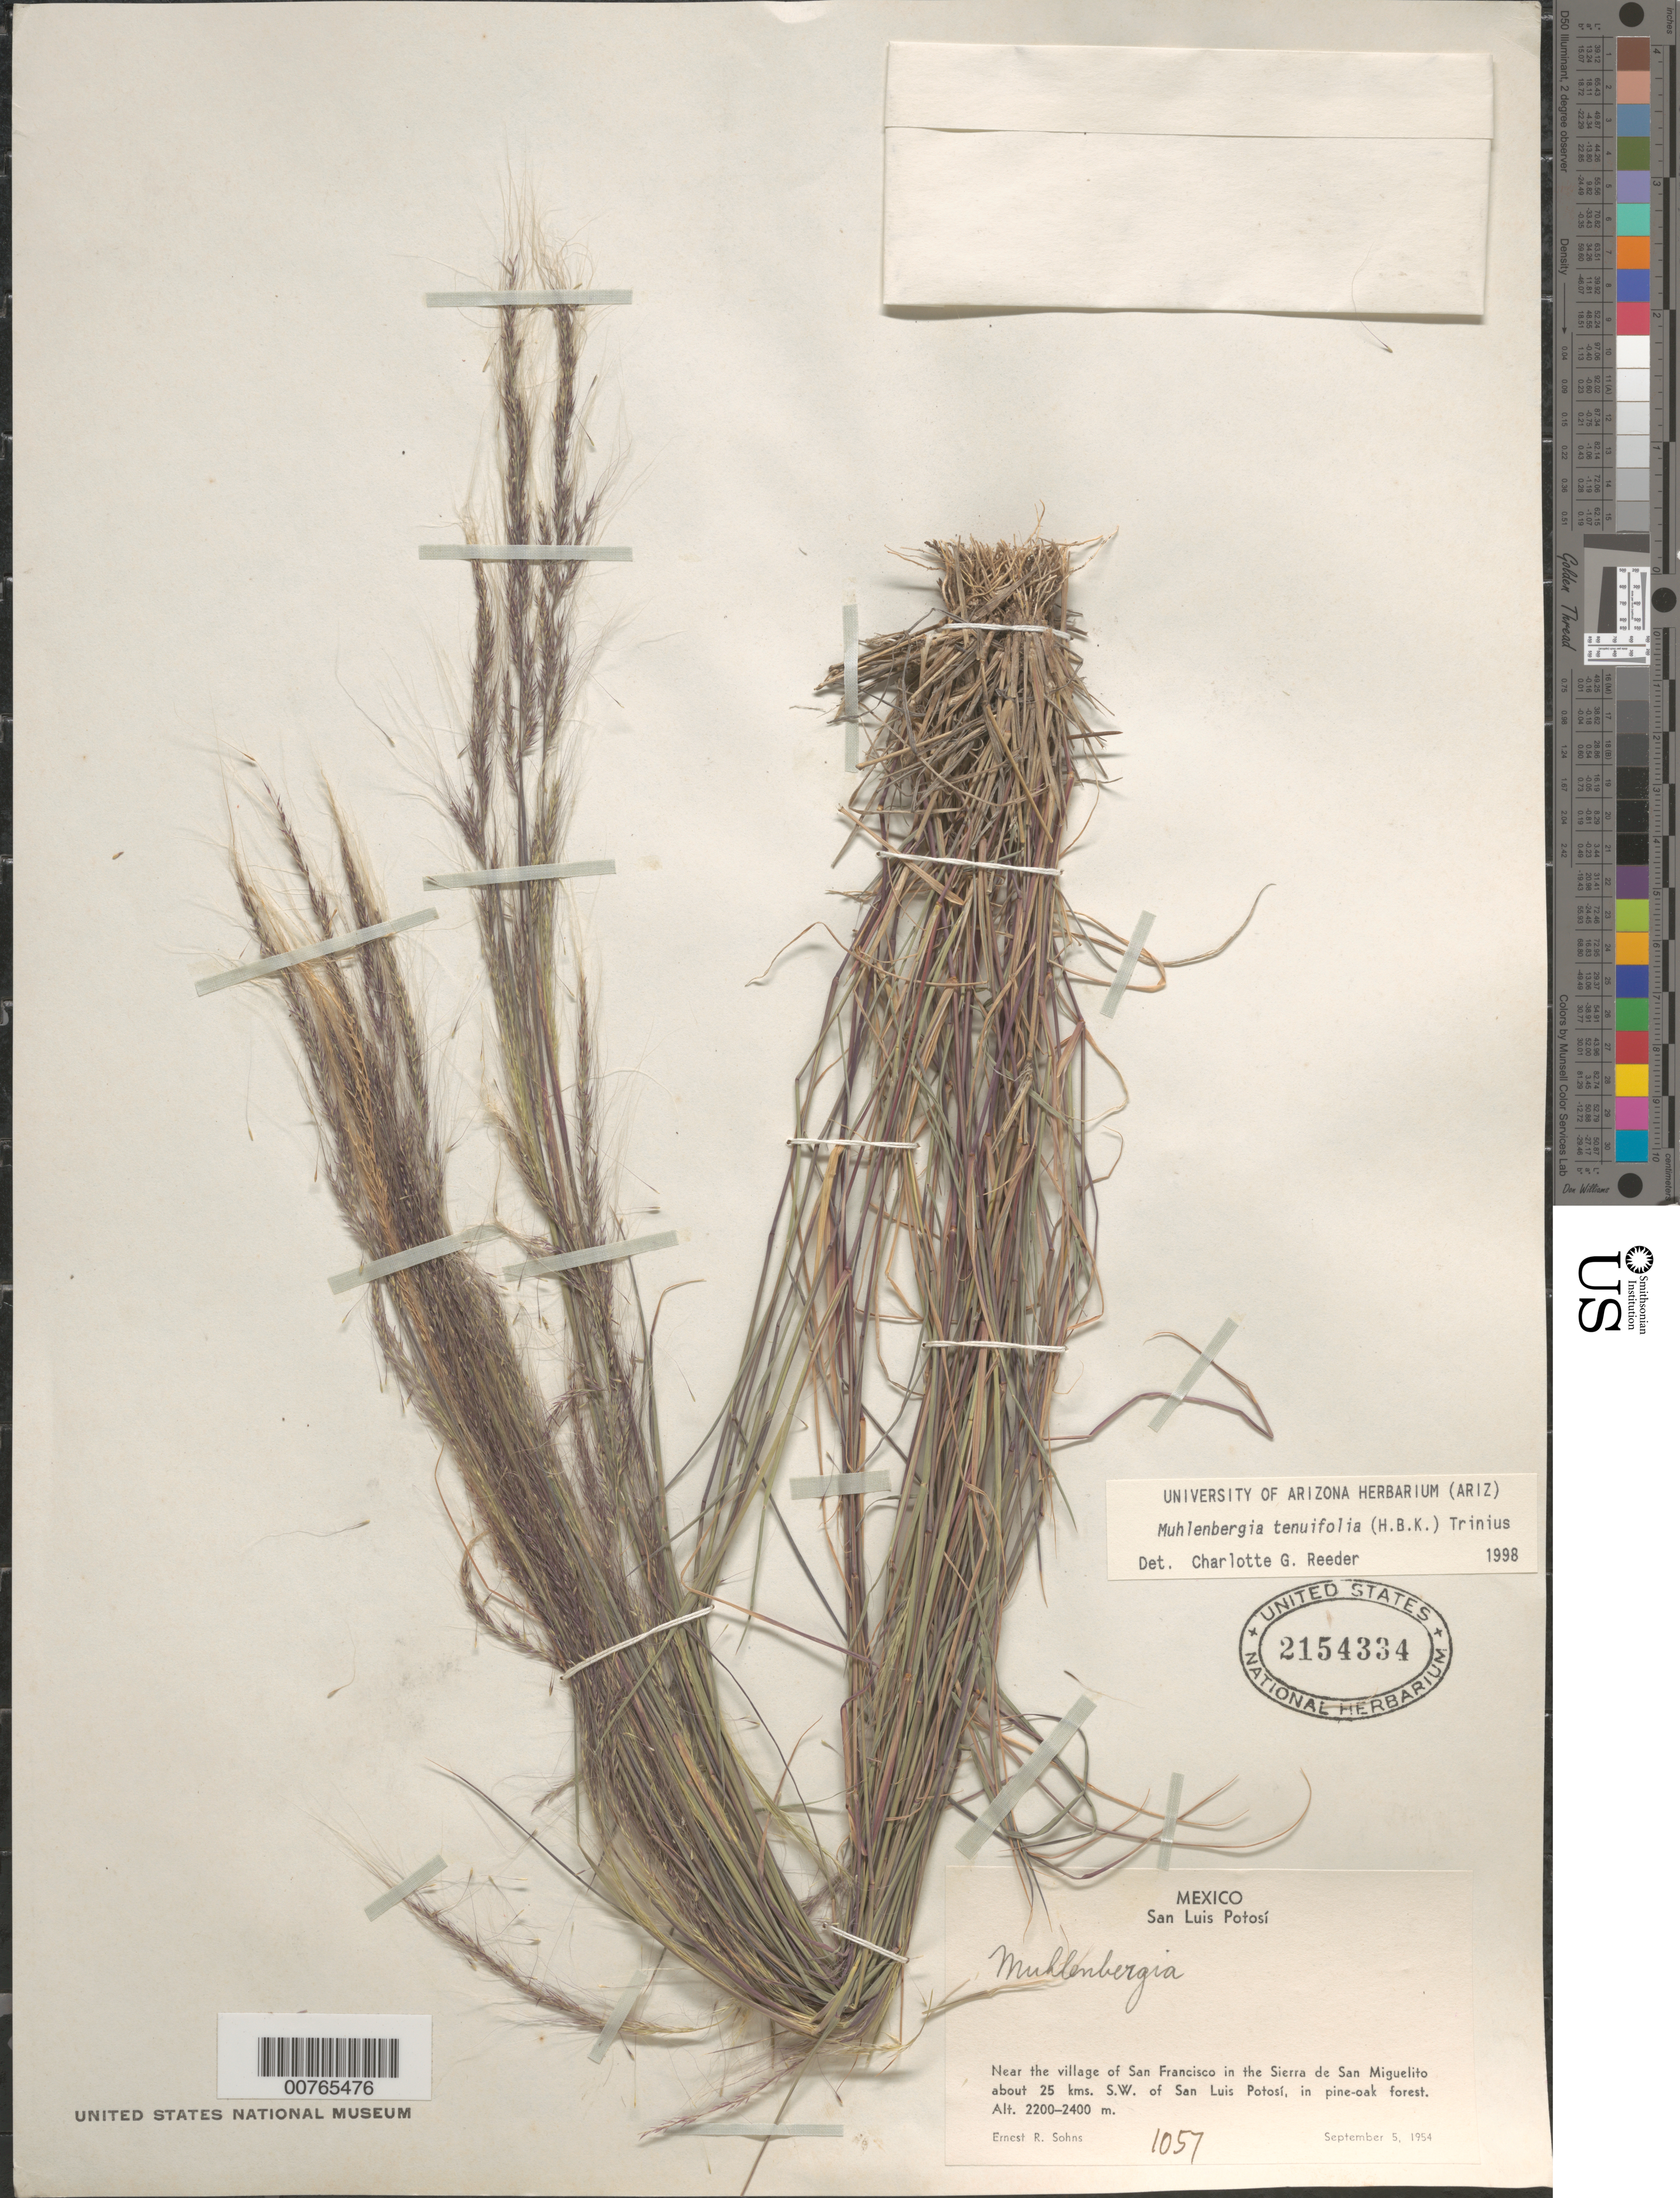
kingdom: Plantae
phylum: Tracheophyta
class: Liliopsida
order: Poales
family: Poaceae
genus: Muhlenbergia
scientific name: Muhlenbergia tenuifolia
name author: (Kunth) Kunth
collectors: E. R. Sohns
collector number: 1057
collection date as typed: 5 Sep 1954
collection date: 1954-09-05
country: Mexico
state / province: San Luis Potosi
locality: Near the village of San Francisco in the Sierra de San Miguelito ca. 25 kms SW of San Luis Potosi.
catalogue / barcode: US 2154334